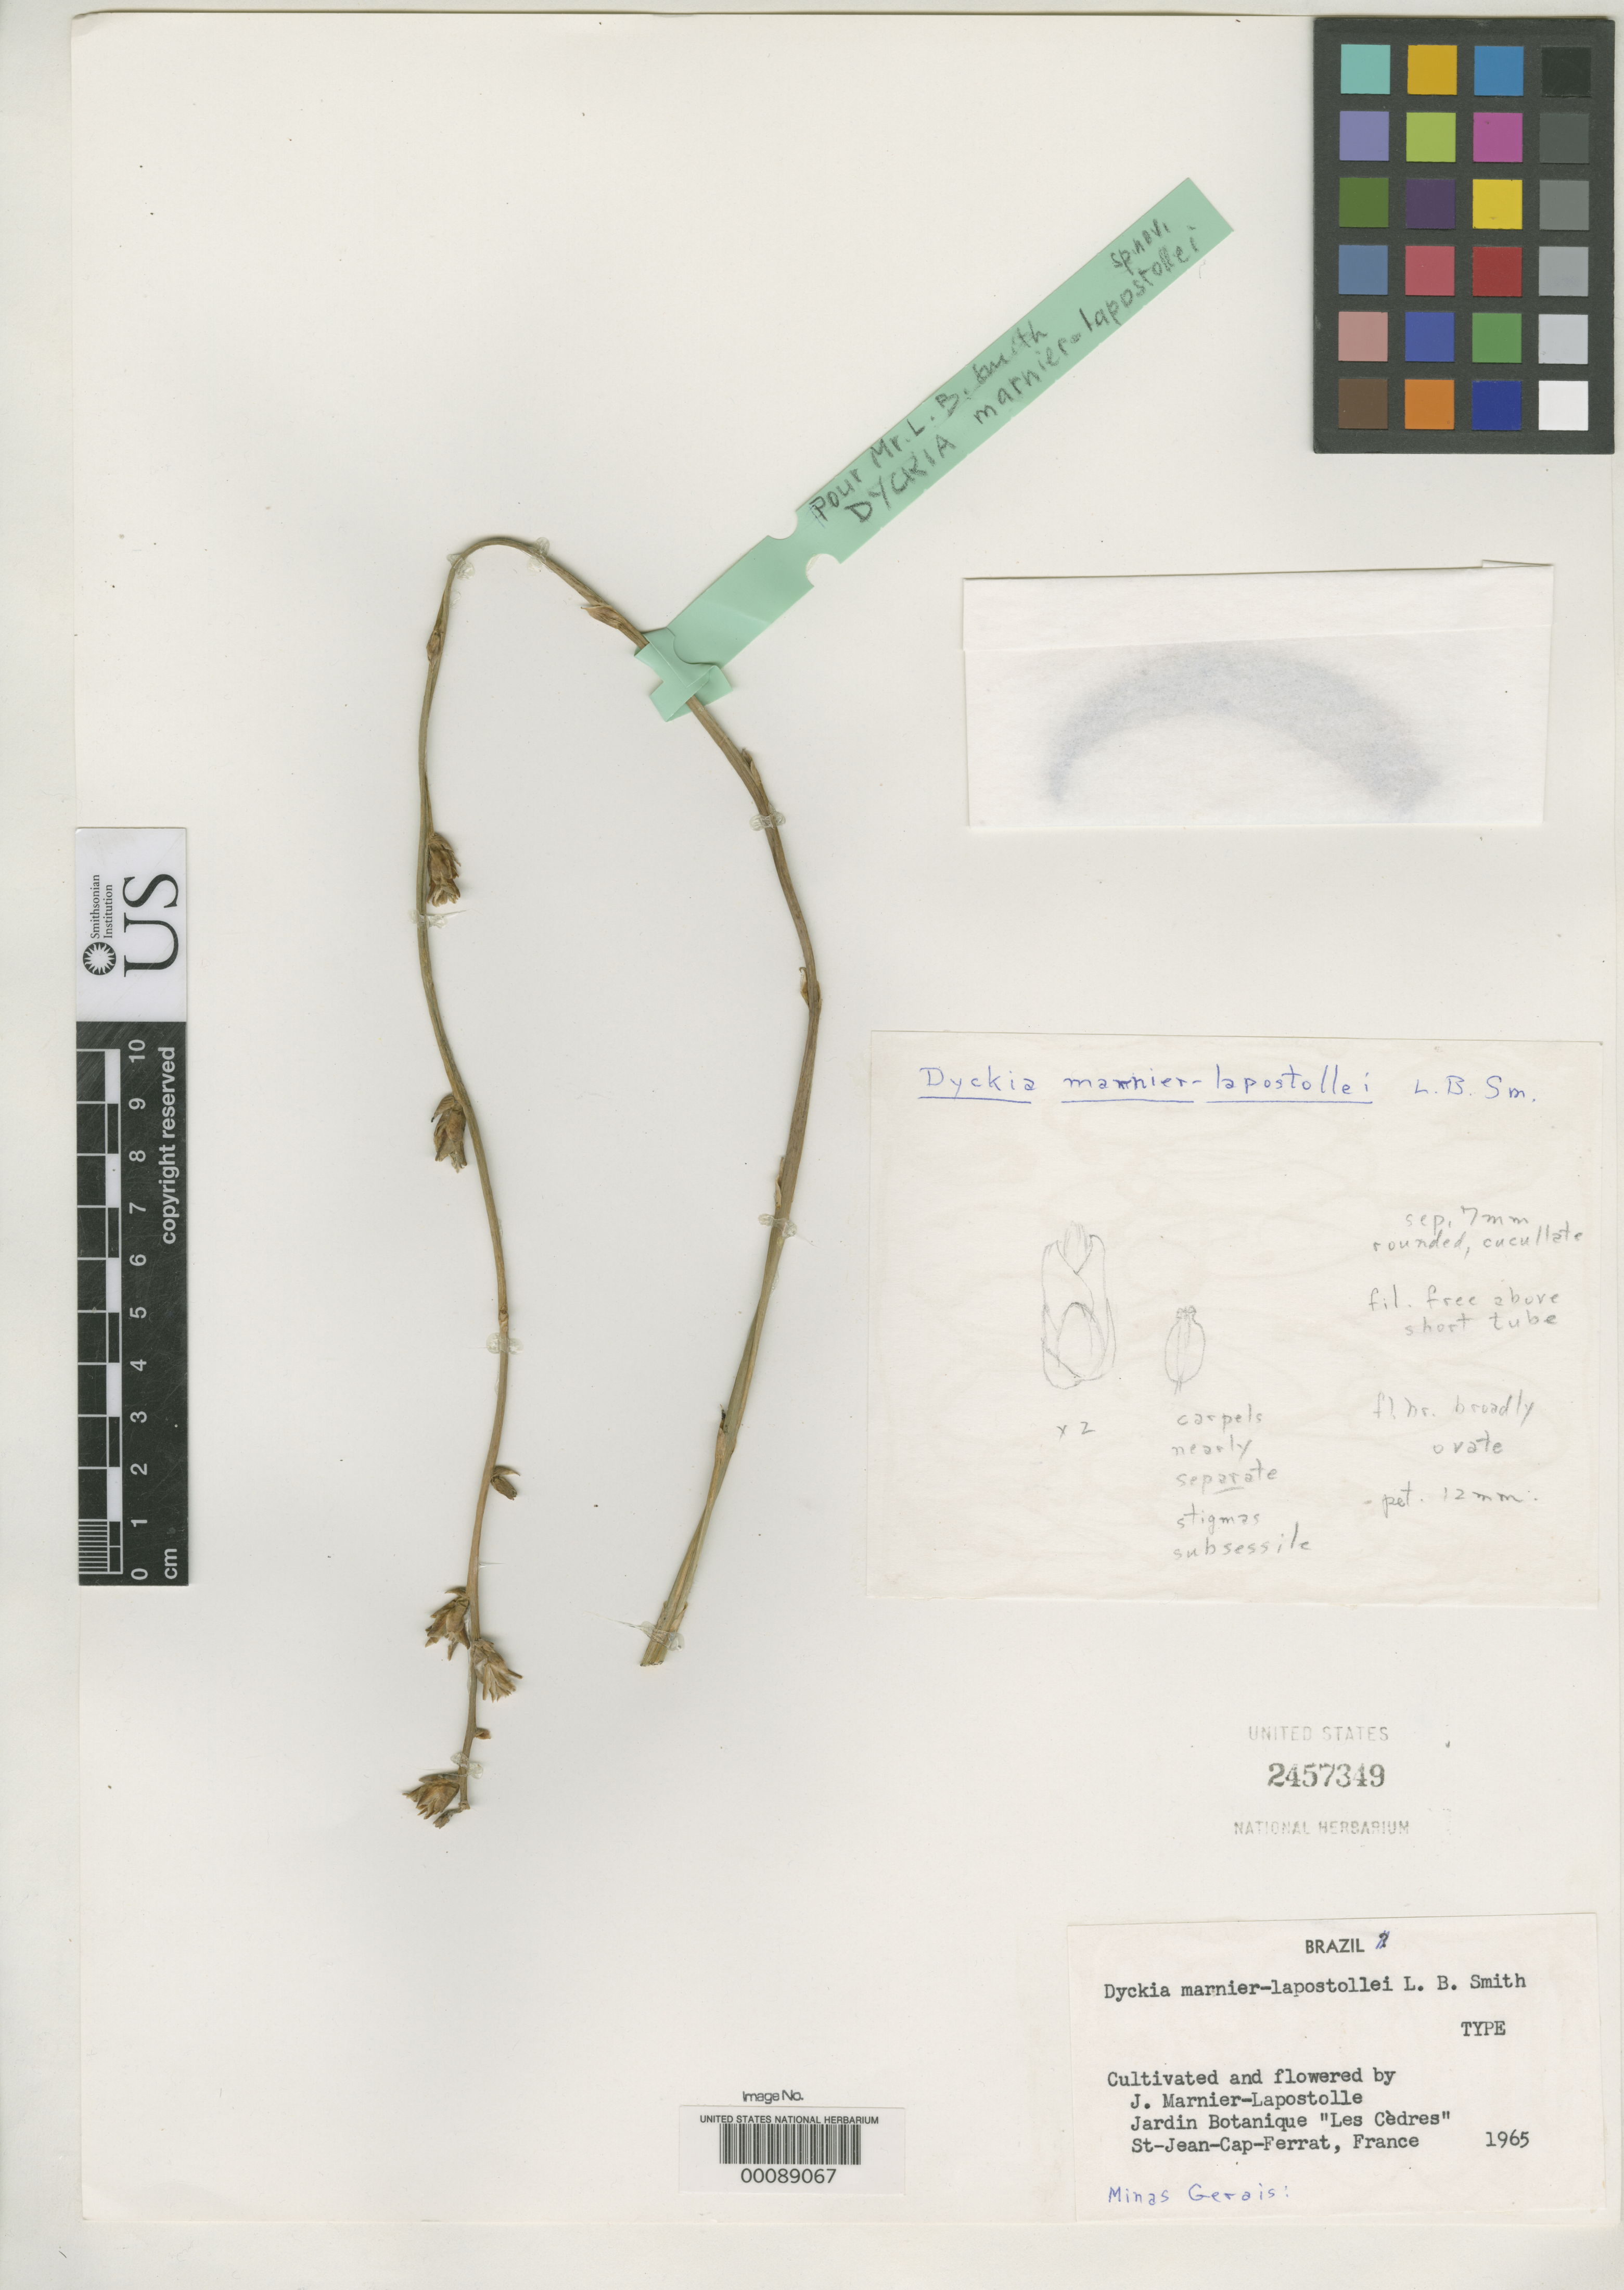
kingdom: Plantae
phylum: Tracheophyta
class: Liliopsida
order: Poales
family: Bromeliaceae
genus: Dyckia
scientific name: Dyckia marnier-lapostollei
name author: L.B. Sm.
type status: Holotype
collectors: J. Marnier-Lapostolle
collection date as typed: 1965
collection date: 1965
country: Brazil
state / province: Minas Gerais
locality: Diamantina.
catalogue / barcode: US 2457349